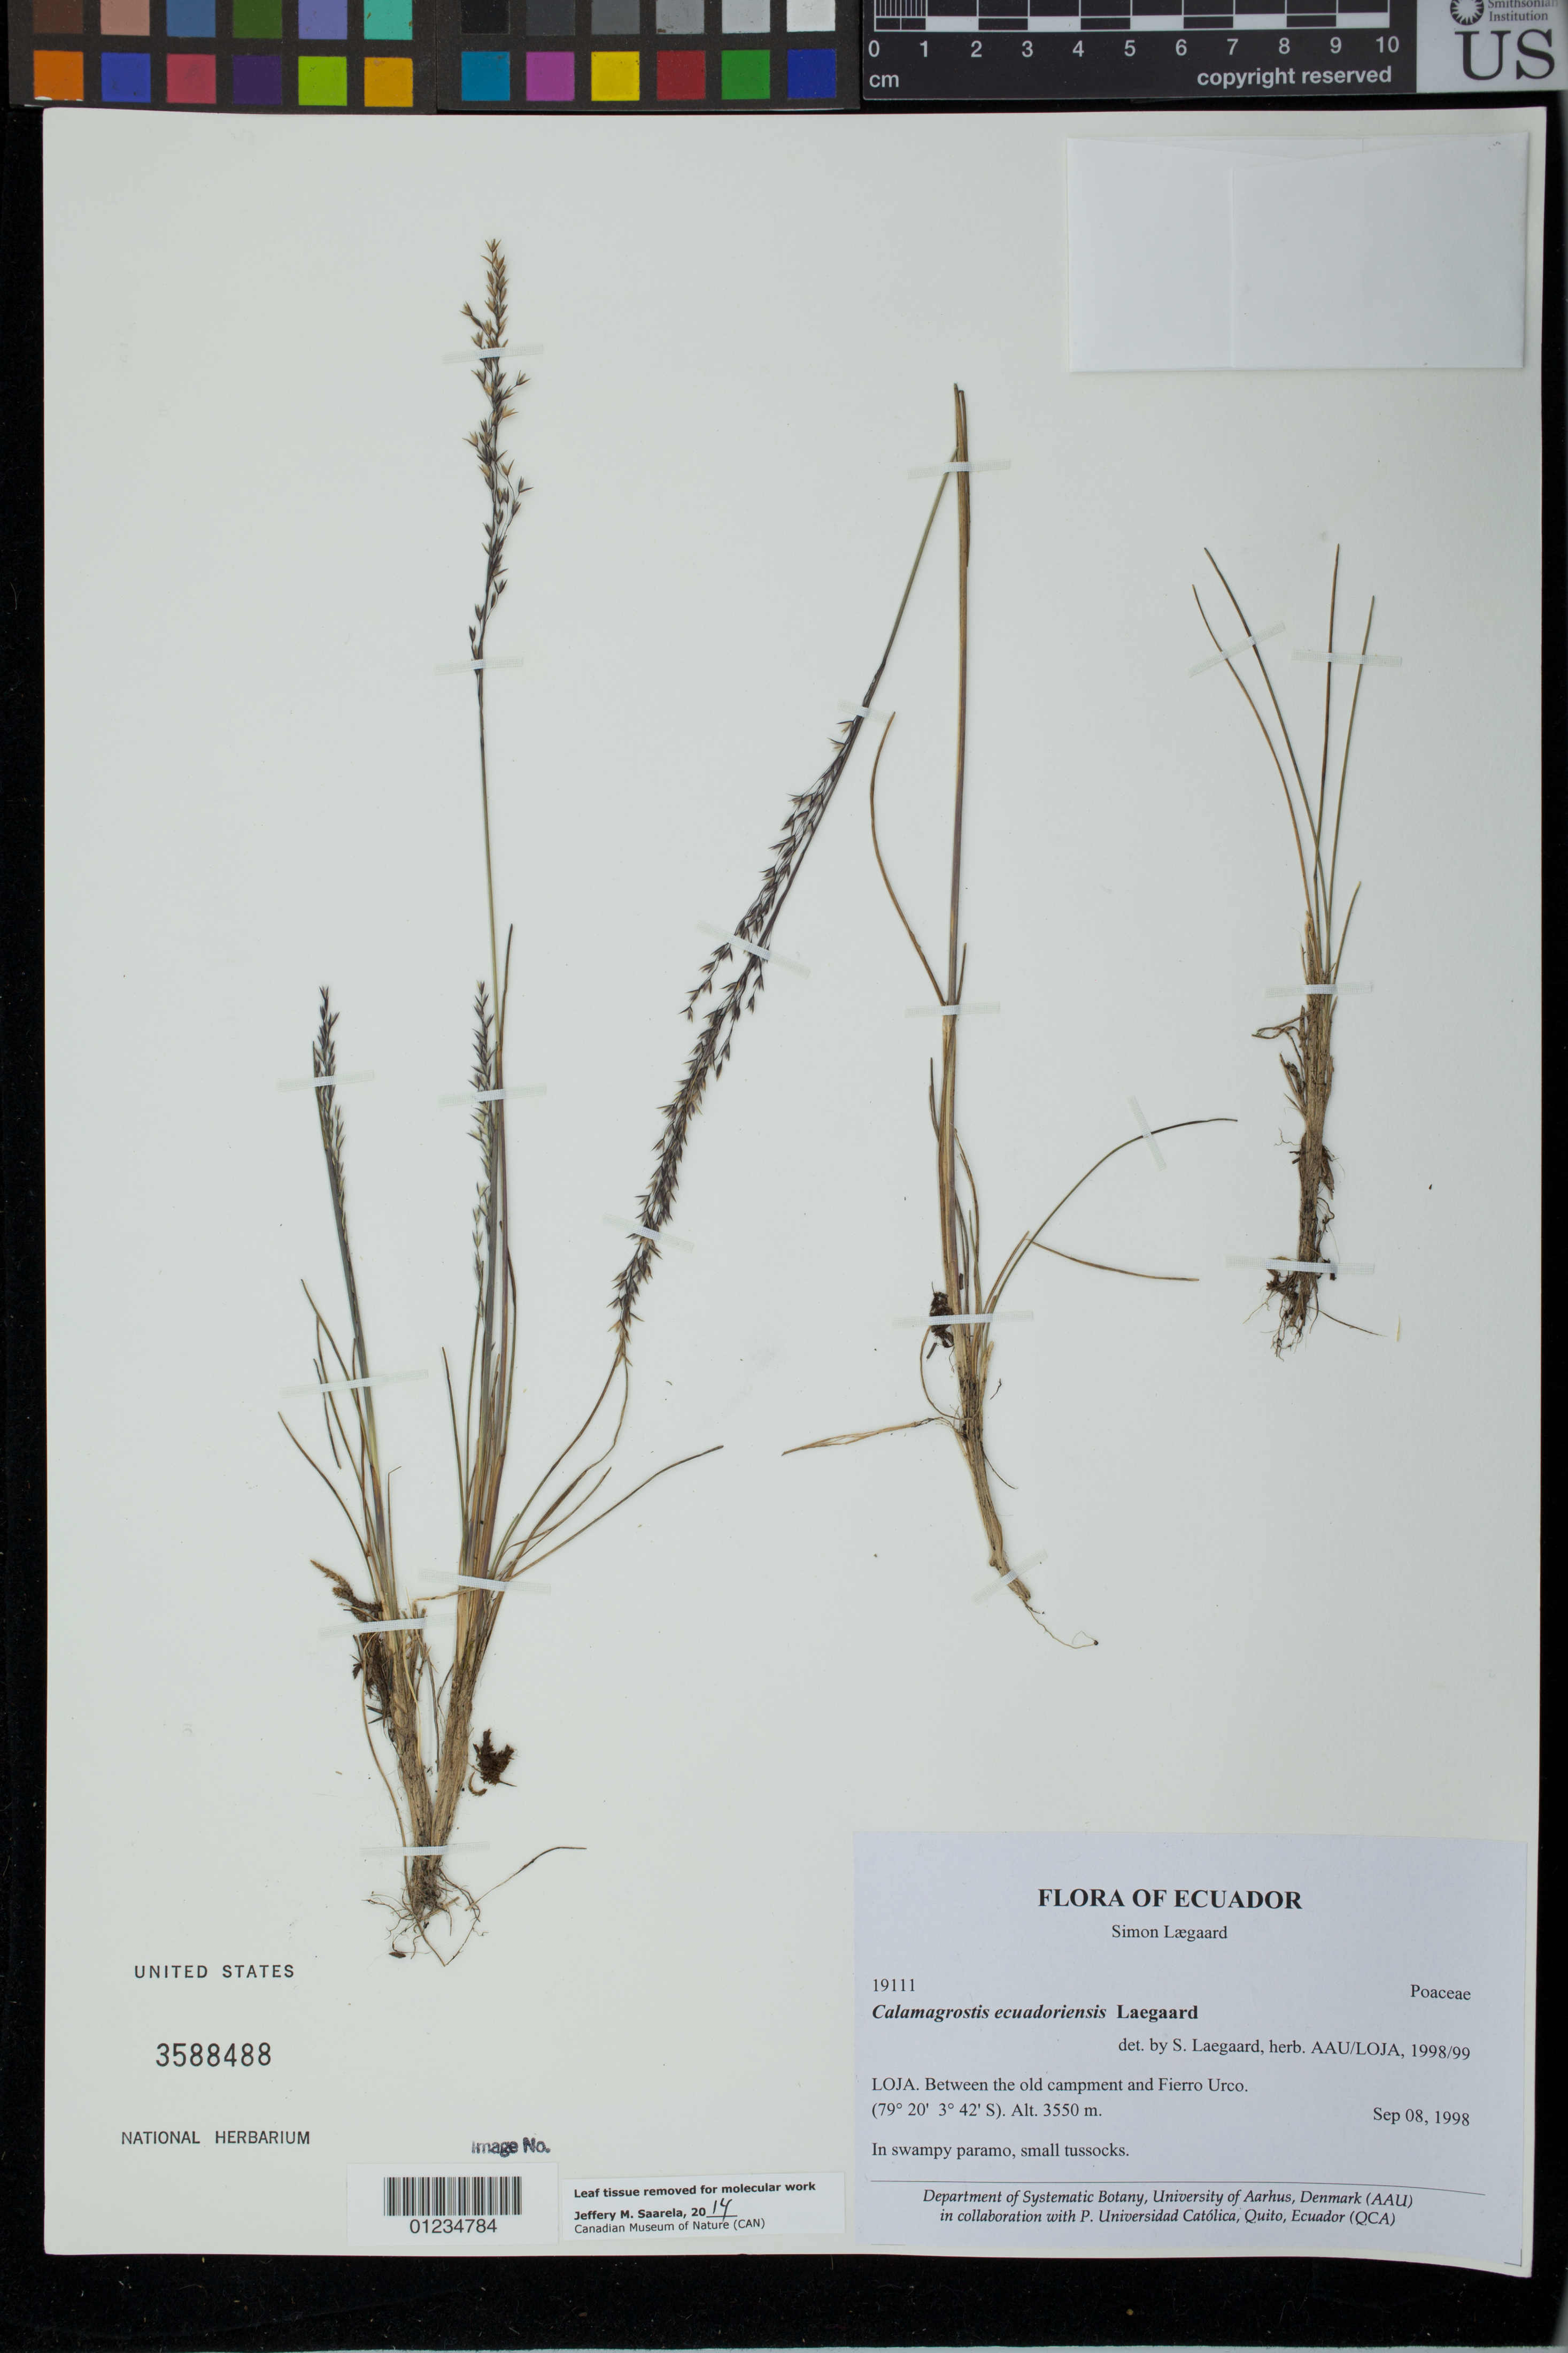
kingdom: Plantae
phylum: Tracheophyta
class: Liliopsida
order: Poales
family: Poaceae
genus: Laegaardia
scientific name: Laegaardia ecuadoriense ined.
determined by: Poaceae Reorganization Project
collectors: S. Lægaard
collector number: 19111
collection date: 1998-09-08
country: Ecuador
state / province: Loja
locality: Between the old campment and Fierro Urco.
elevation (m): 3550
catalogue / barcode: US 3588488